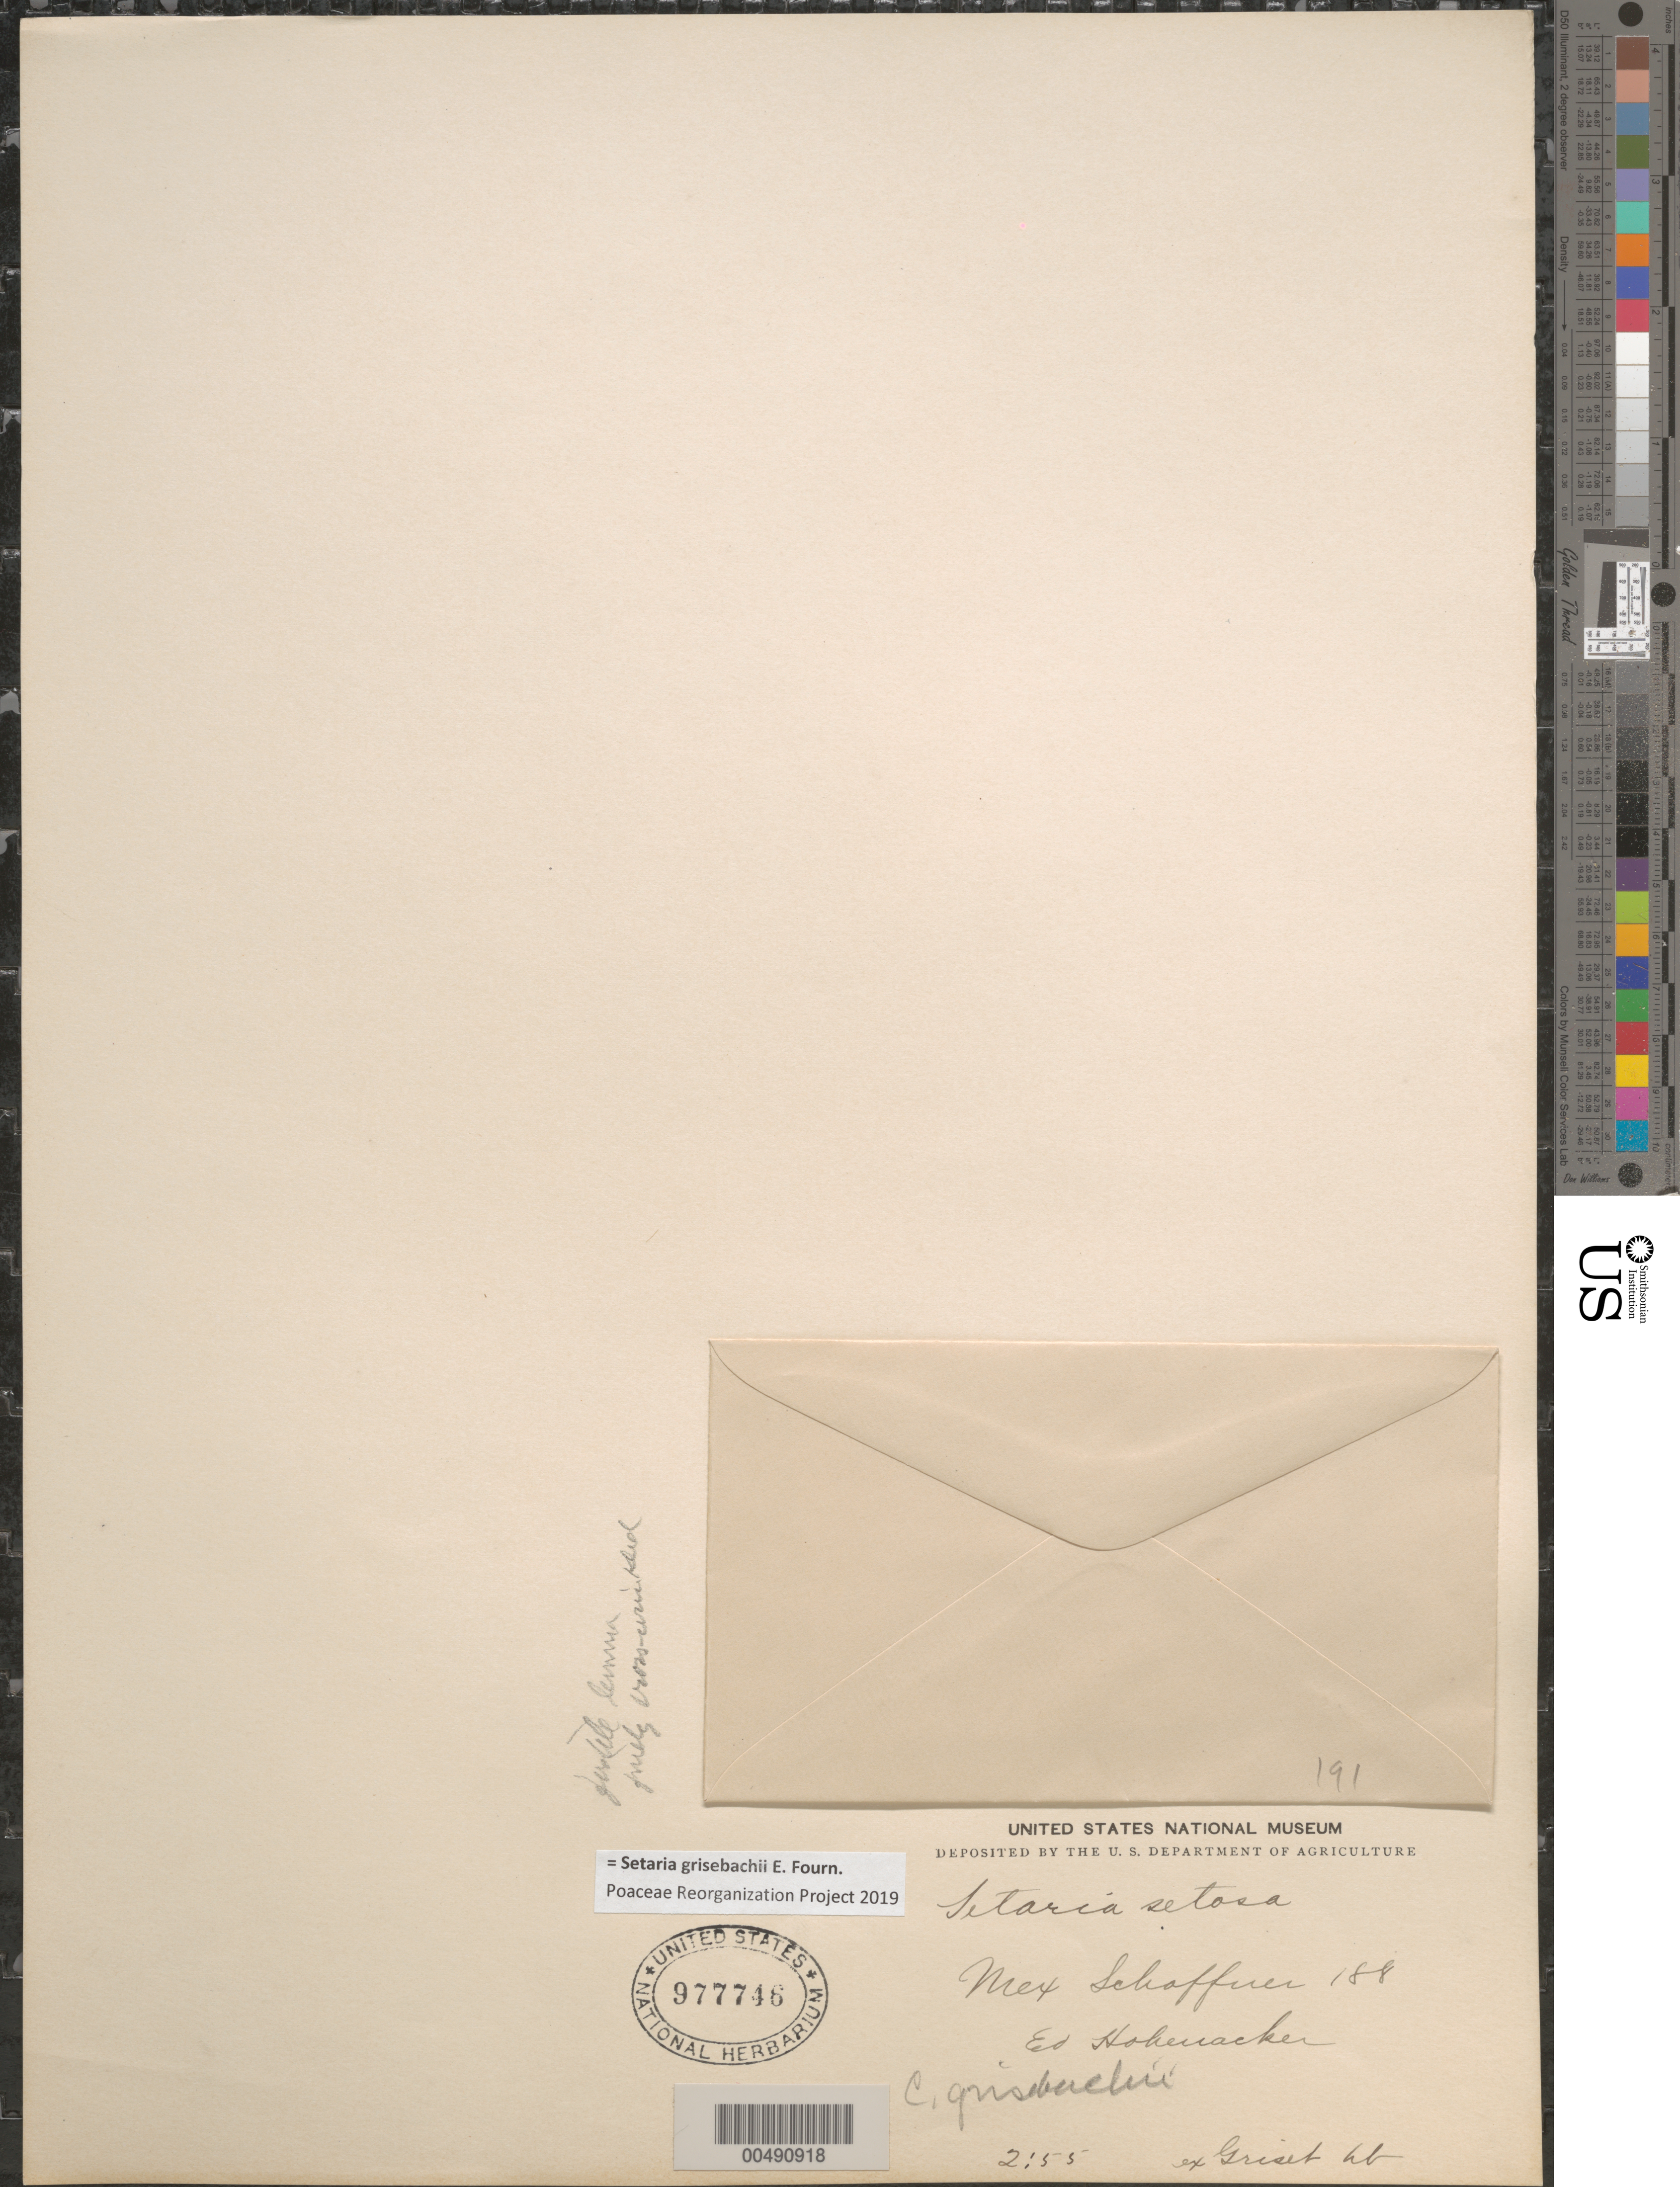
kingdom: Plantae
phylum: Tracheophyta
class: Liliopsida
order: Poales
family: Poaceae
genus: Setaria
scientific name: Setaria grisebachii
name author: E. Fourn.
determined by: Poaceae Reorganization Project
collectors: -. Schaffner & E. Hohenacker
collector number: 188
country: Mexico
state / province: Durango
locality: San Ramon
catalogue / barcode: US 977746